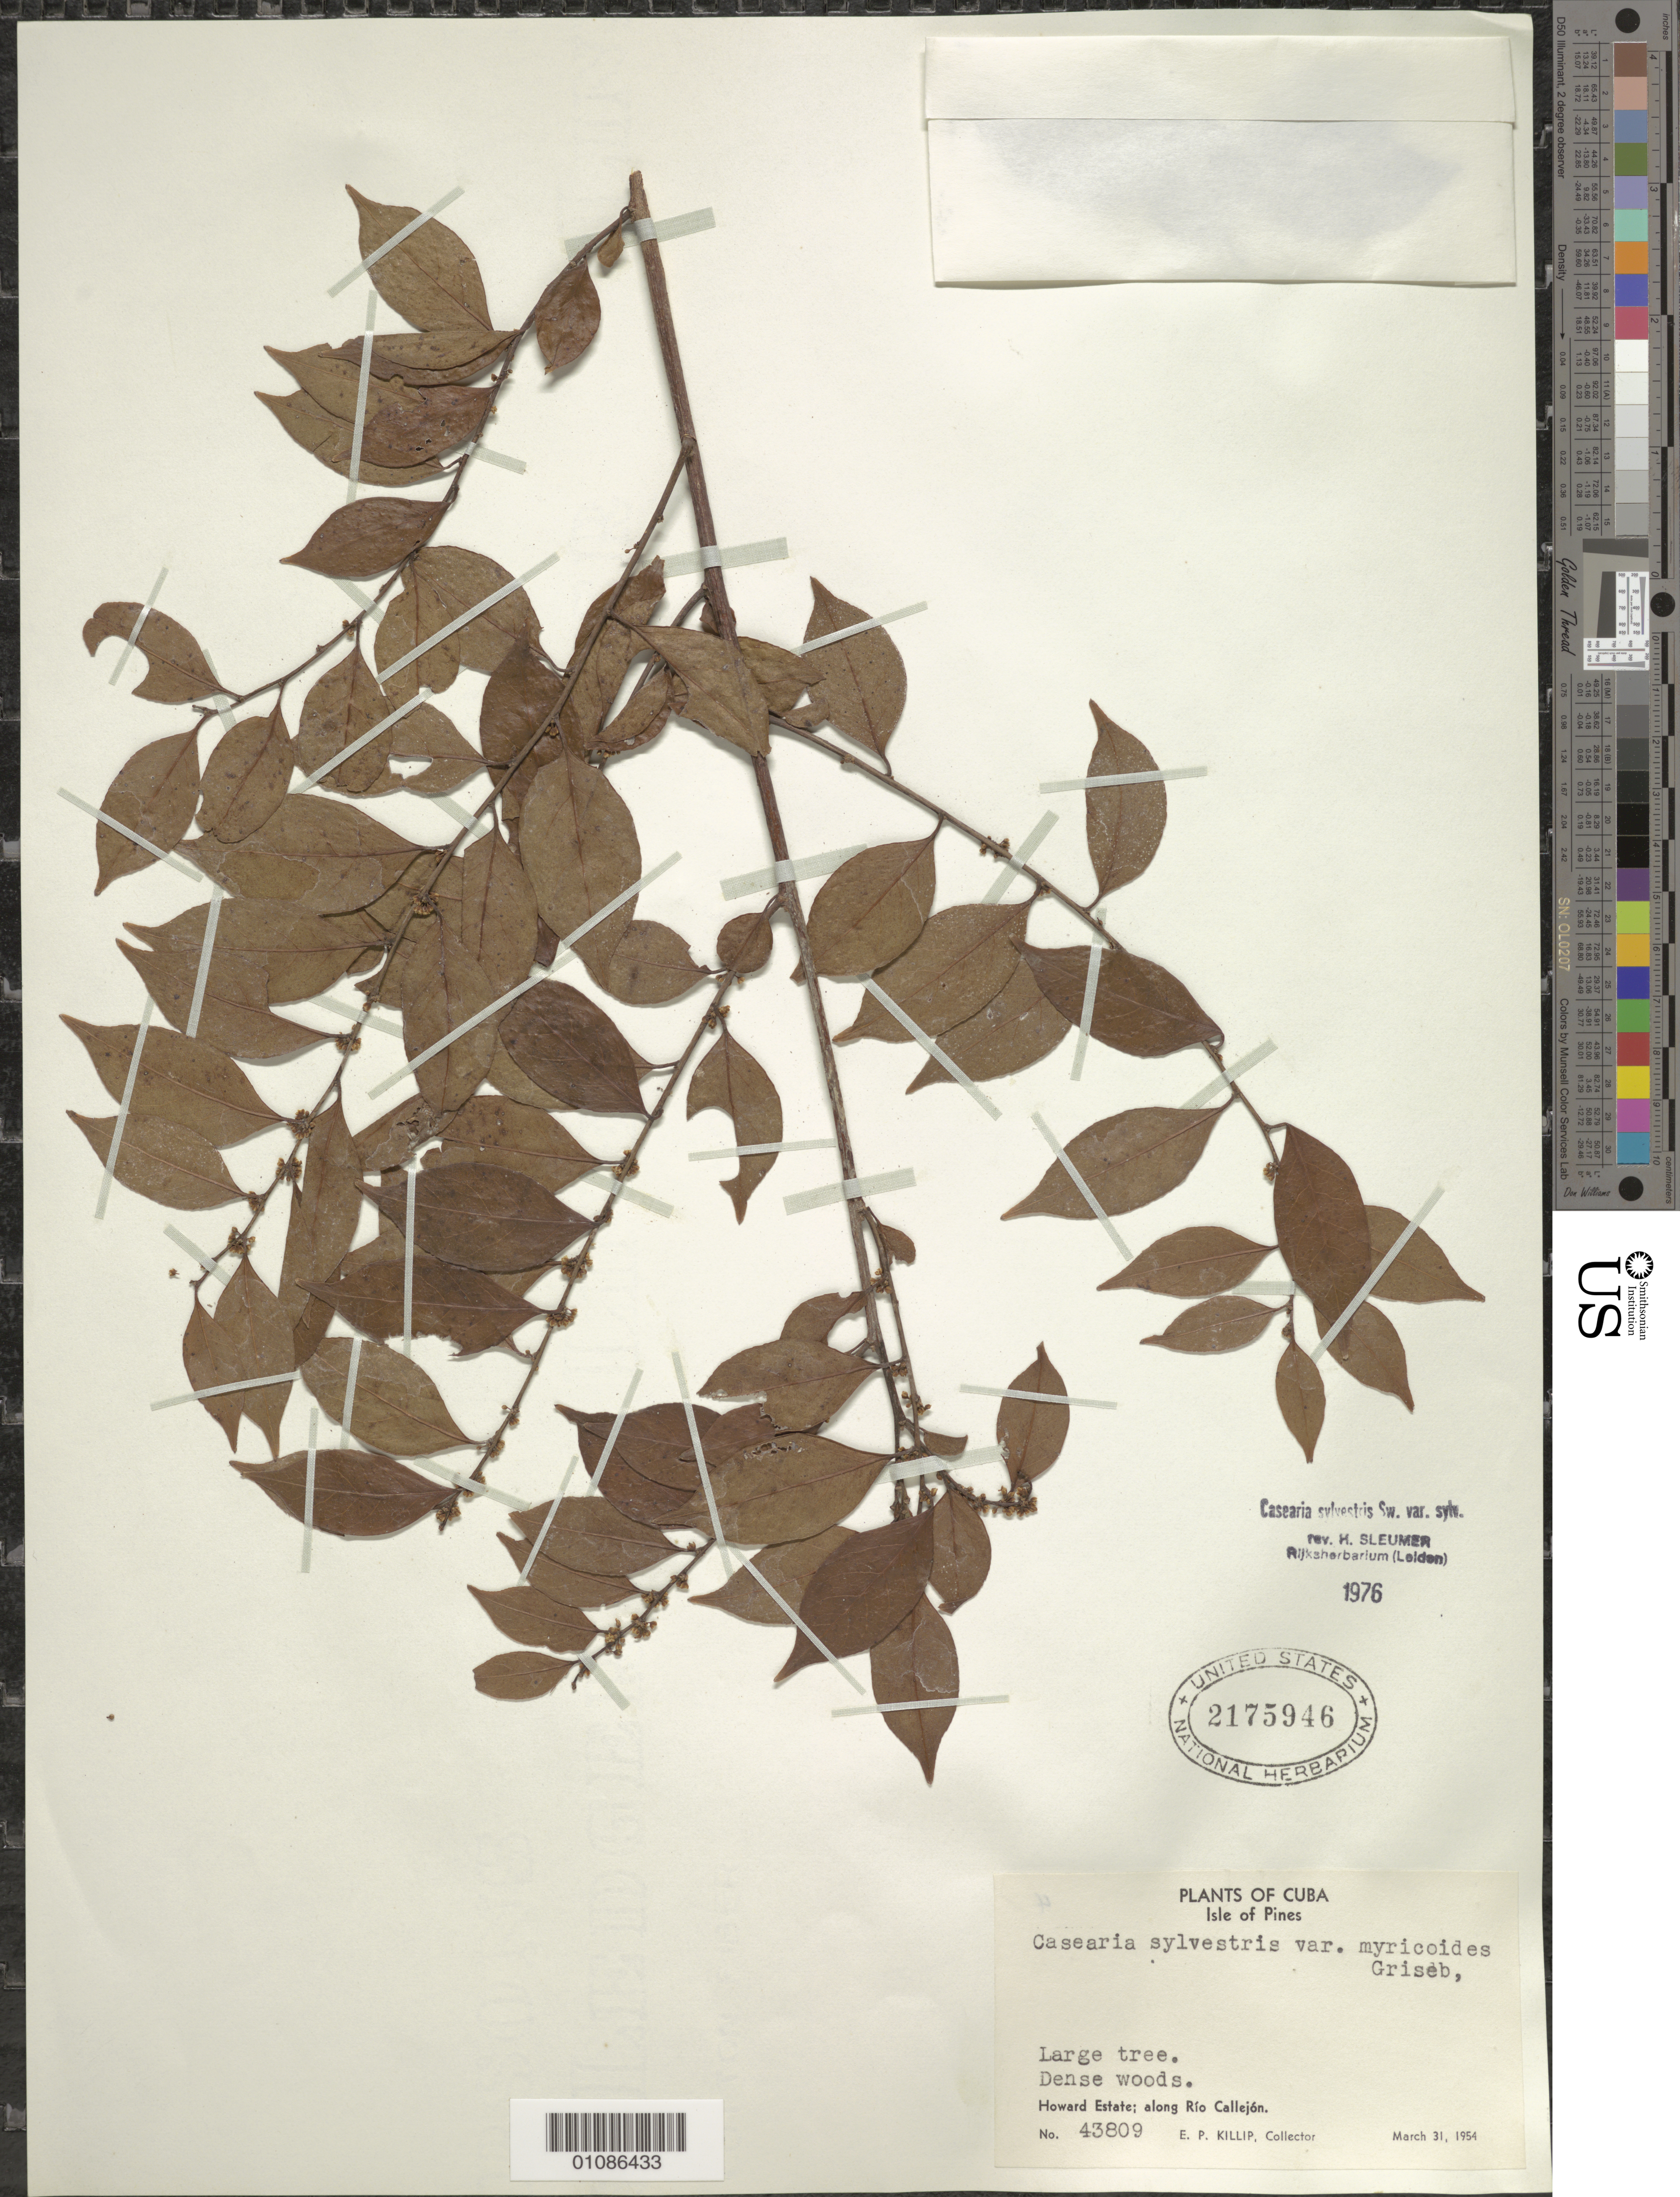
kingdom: Plantae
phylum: Tracheophyta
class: Magnoliopsida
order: Malpighiales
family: Salicaceae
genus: Casearia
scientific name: Casearia sylvestris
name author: Sw.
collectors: E. P. Killip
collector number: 43809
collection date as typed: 31 Mar 1954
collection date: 1954-03-31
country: Cuba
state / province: Isla de La Juventud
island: Isla de la Juventud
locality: Howard Estate: along Rio Callejon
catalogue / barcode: US 2175946